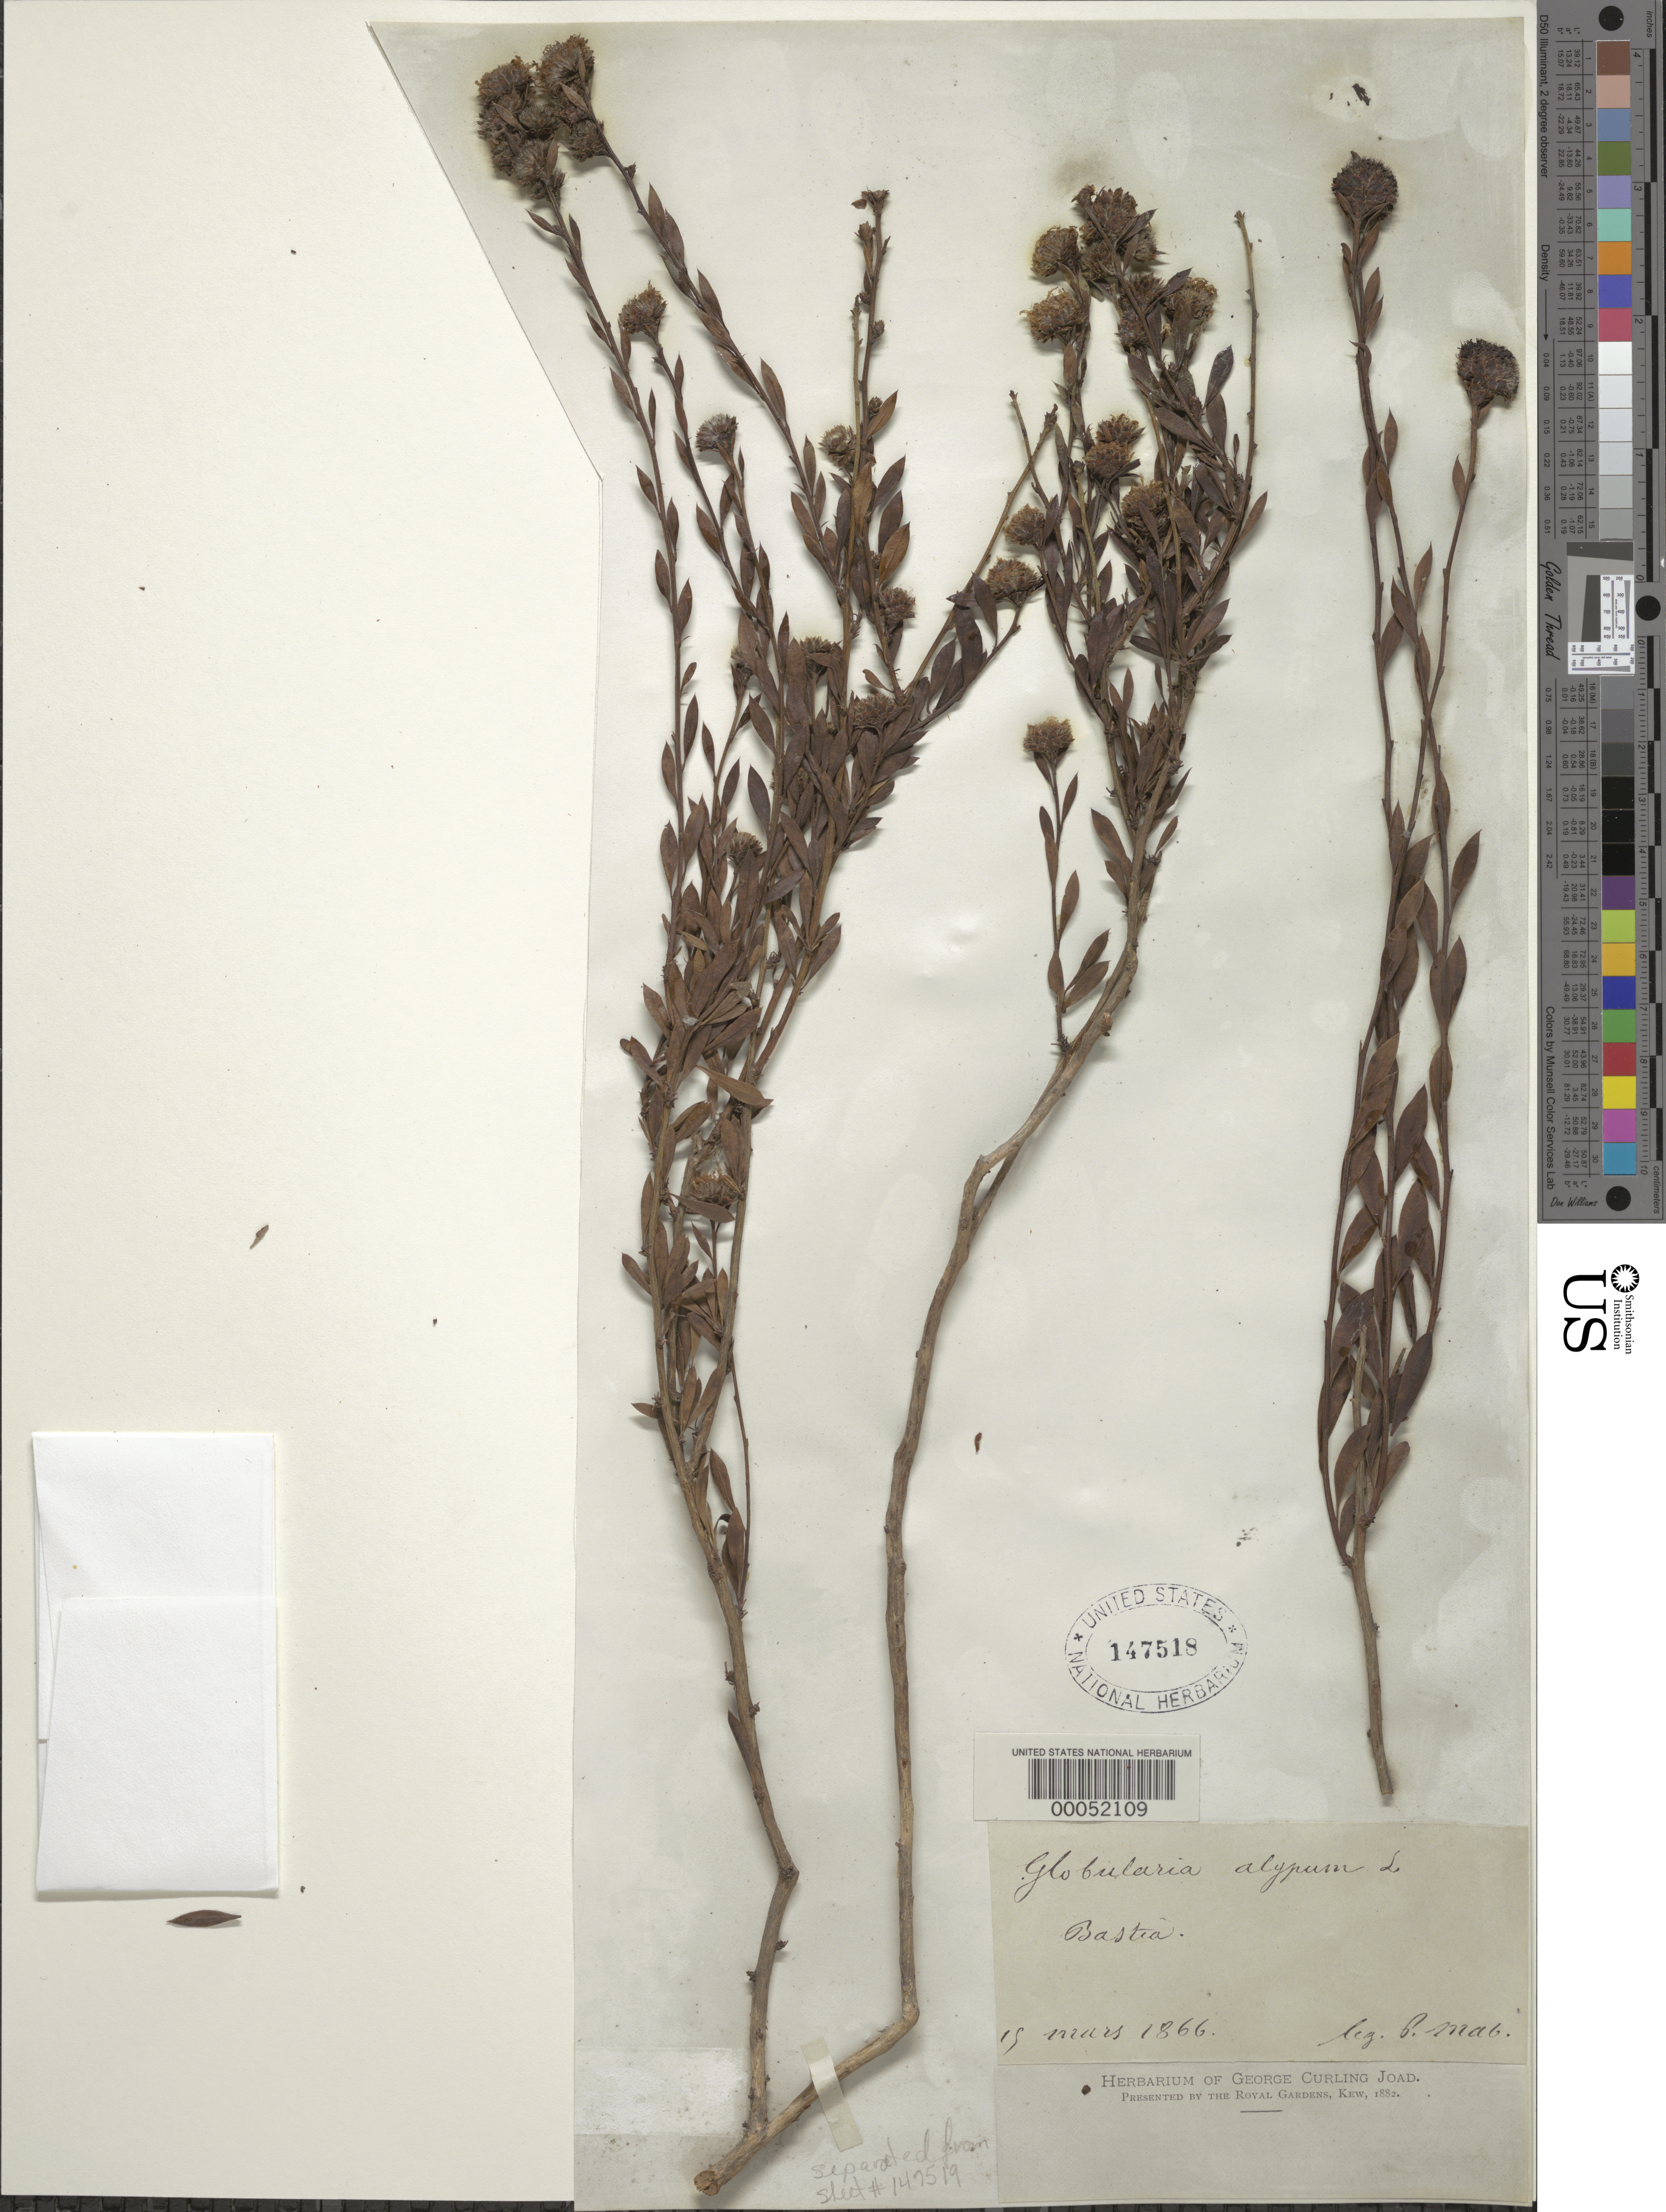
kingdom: Plantae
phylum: Tracheophyta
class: Magnoliopsida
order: Lamiales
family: Plantaginaceae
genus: Globularia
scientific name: Globularia alypum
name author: L.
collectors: P. Mab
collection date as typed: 15 Mar 1866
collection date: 1866-03-15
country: France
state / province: Corsica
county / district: Haute-Corse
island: Corse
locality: Bastia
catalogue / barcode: US 147518-2